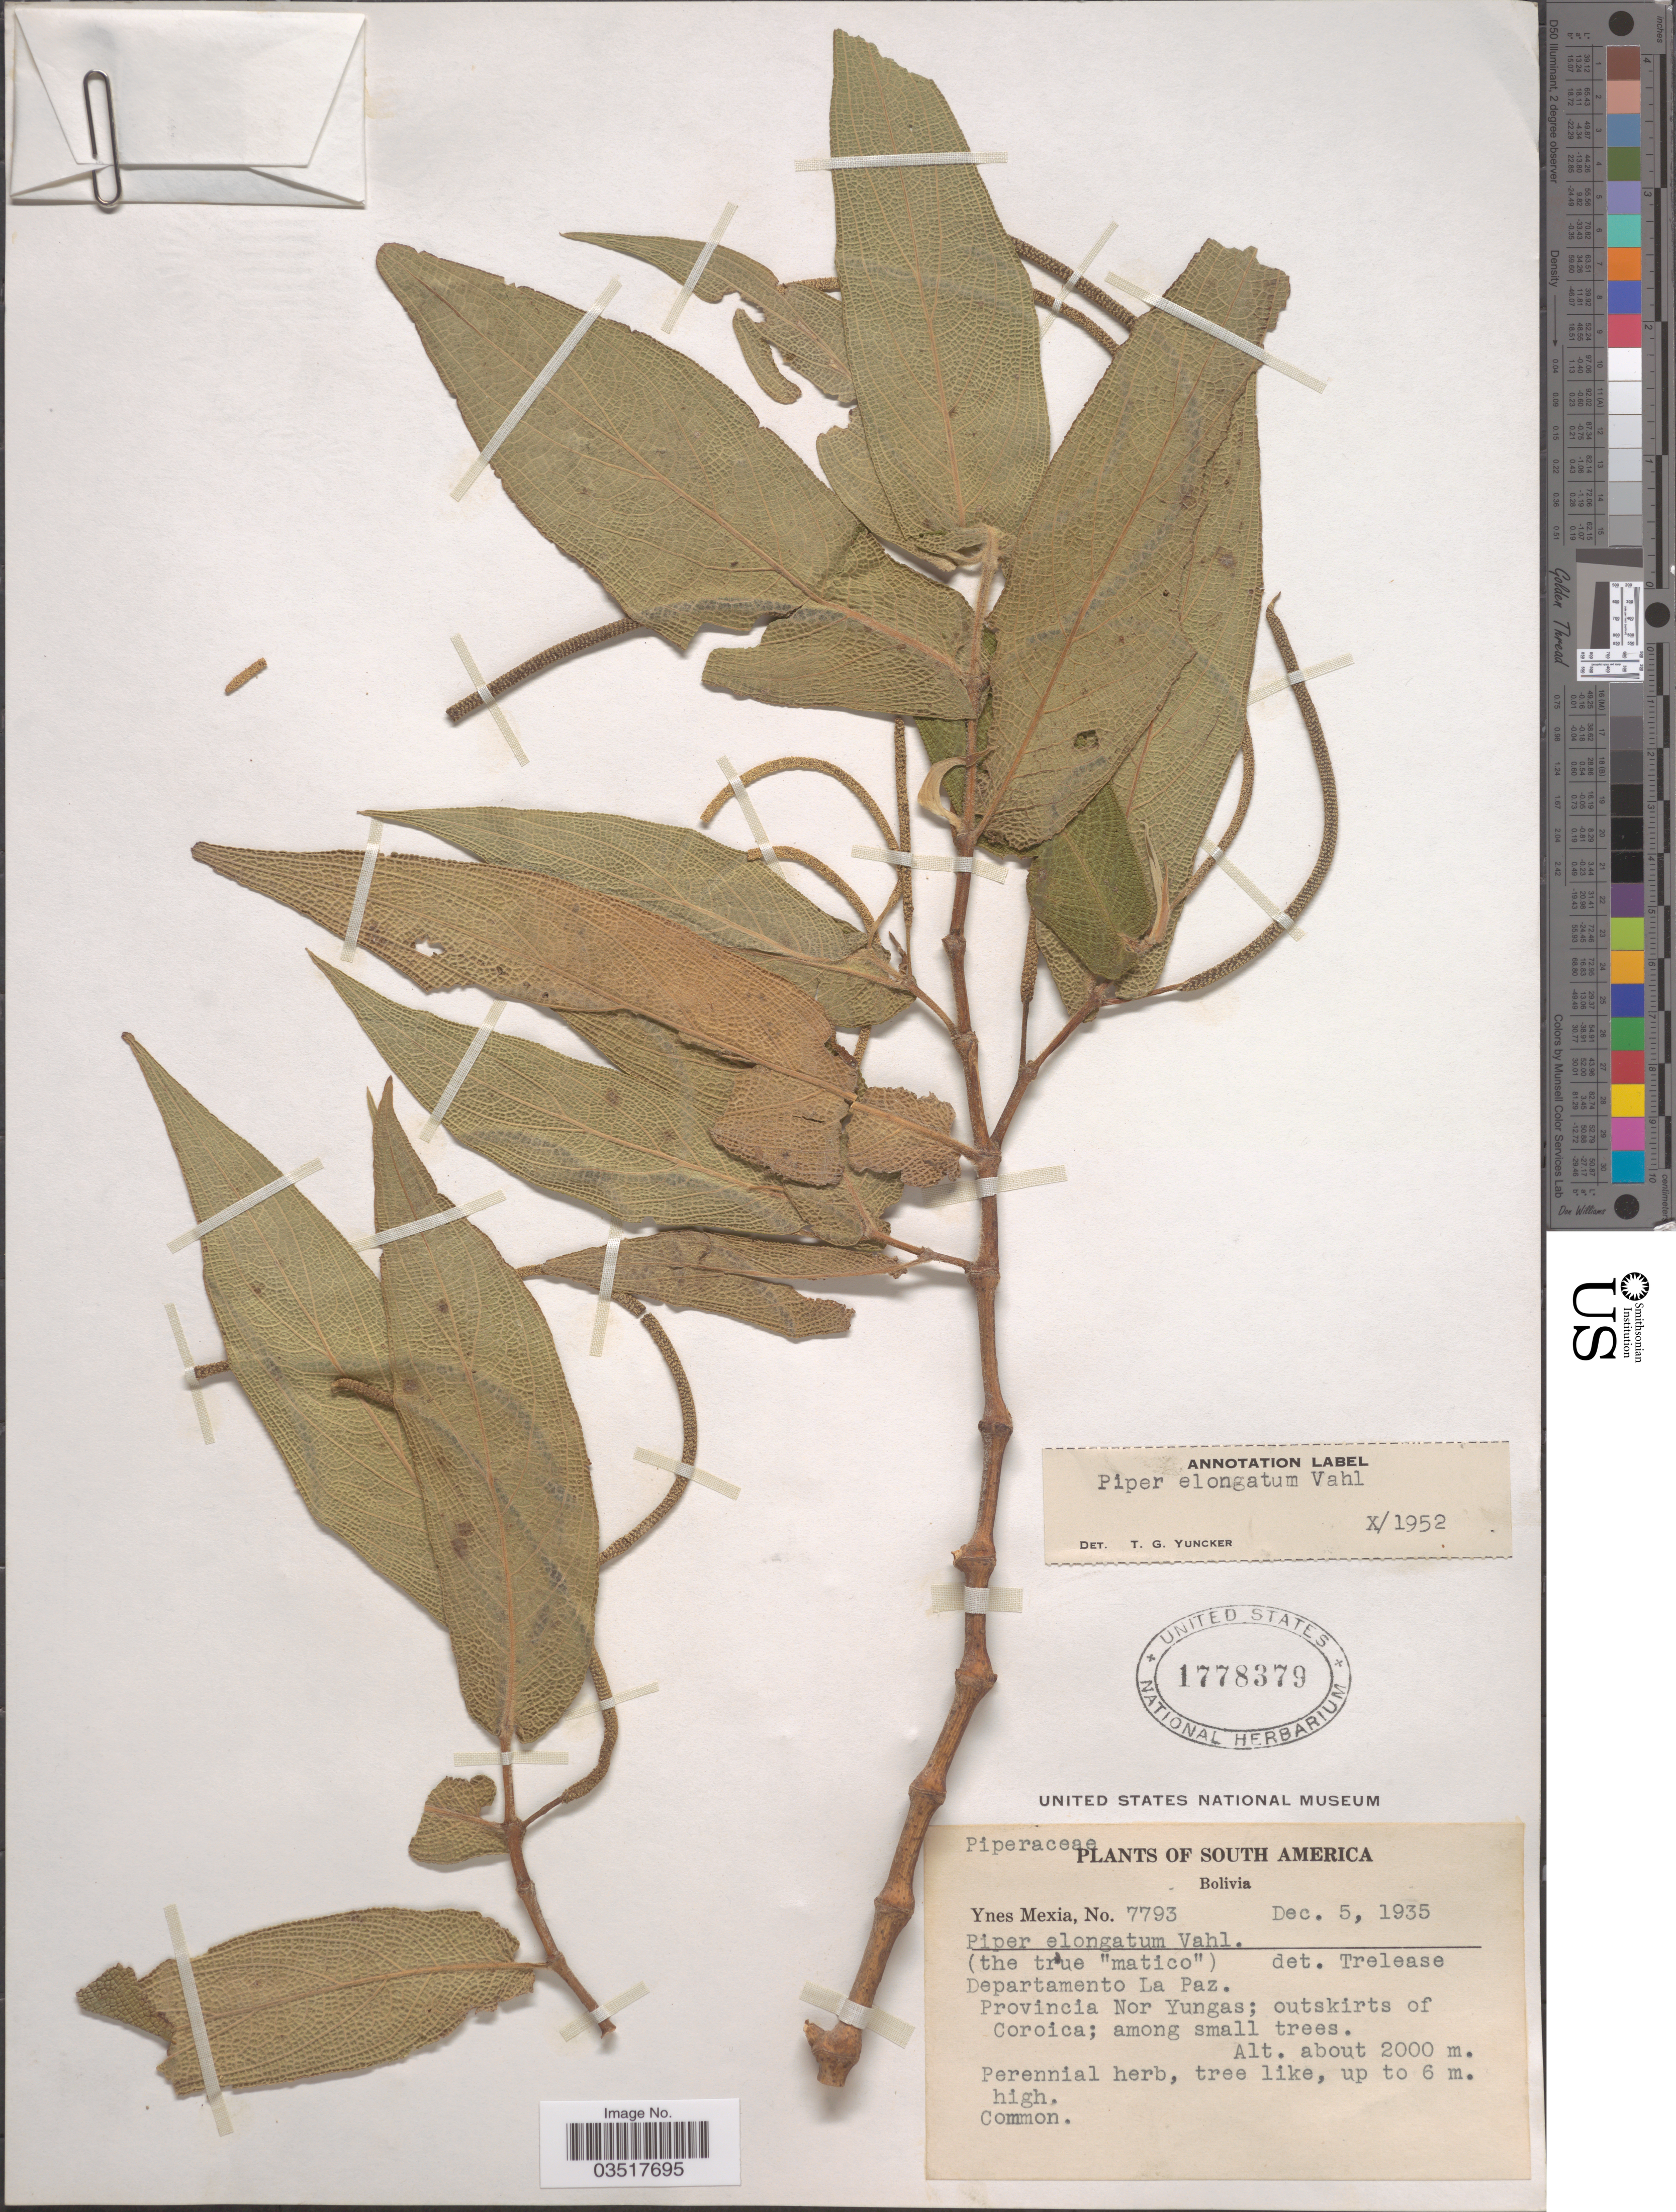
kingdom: Plantae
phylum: Tracheophyta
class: Magnoliopsida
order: Piperales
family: Piperaceae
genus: Piper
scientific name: Piper elongatum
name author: Vahl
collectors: Y. Mexia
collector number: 7793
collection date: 1935-12-05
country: Bolivia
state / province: La Paz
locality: Departamento La Paz. Provincia Nor Yungas; outskirts of Coroica.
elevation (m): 2000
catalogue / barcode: US 1778379